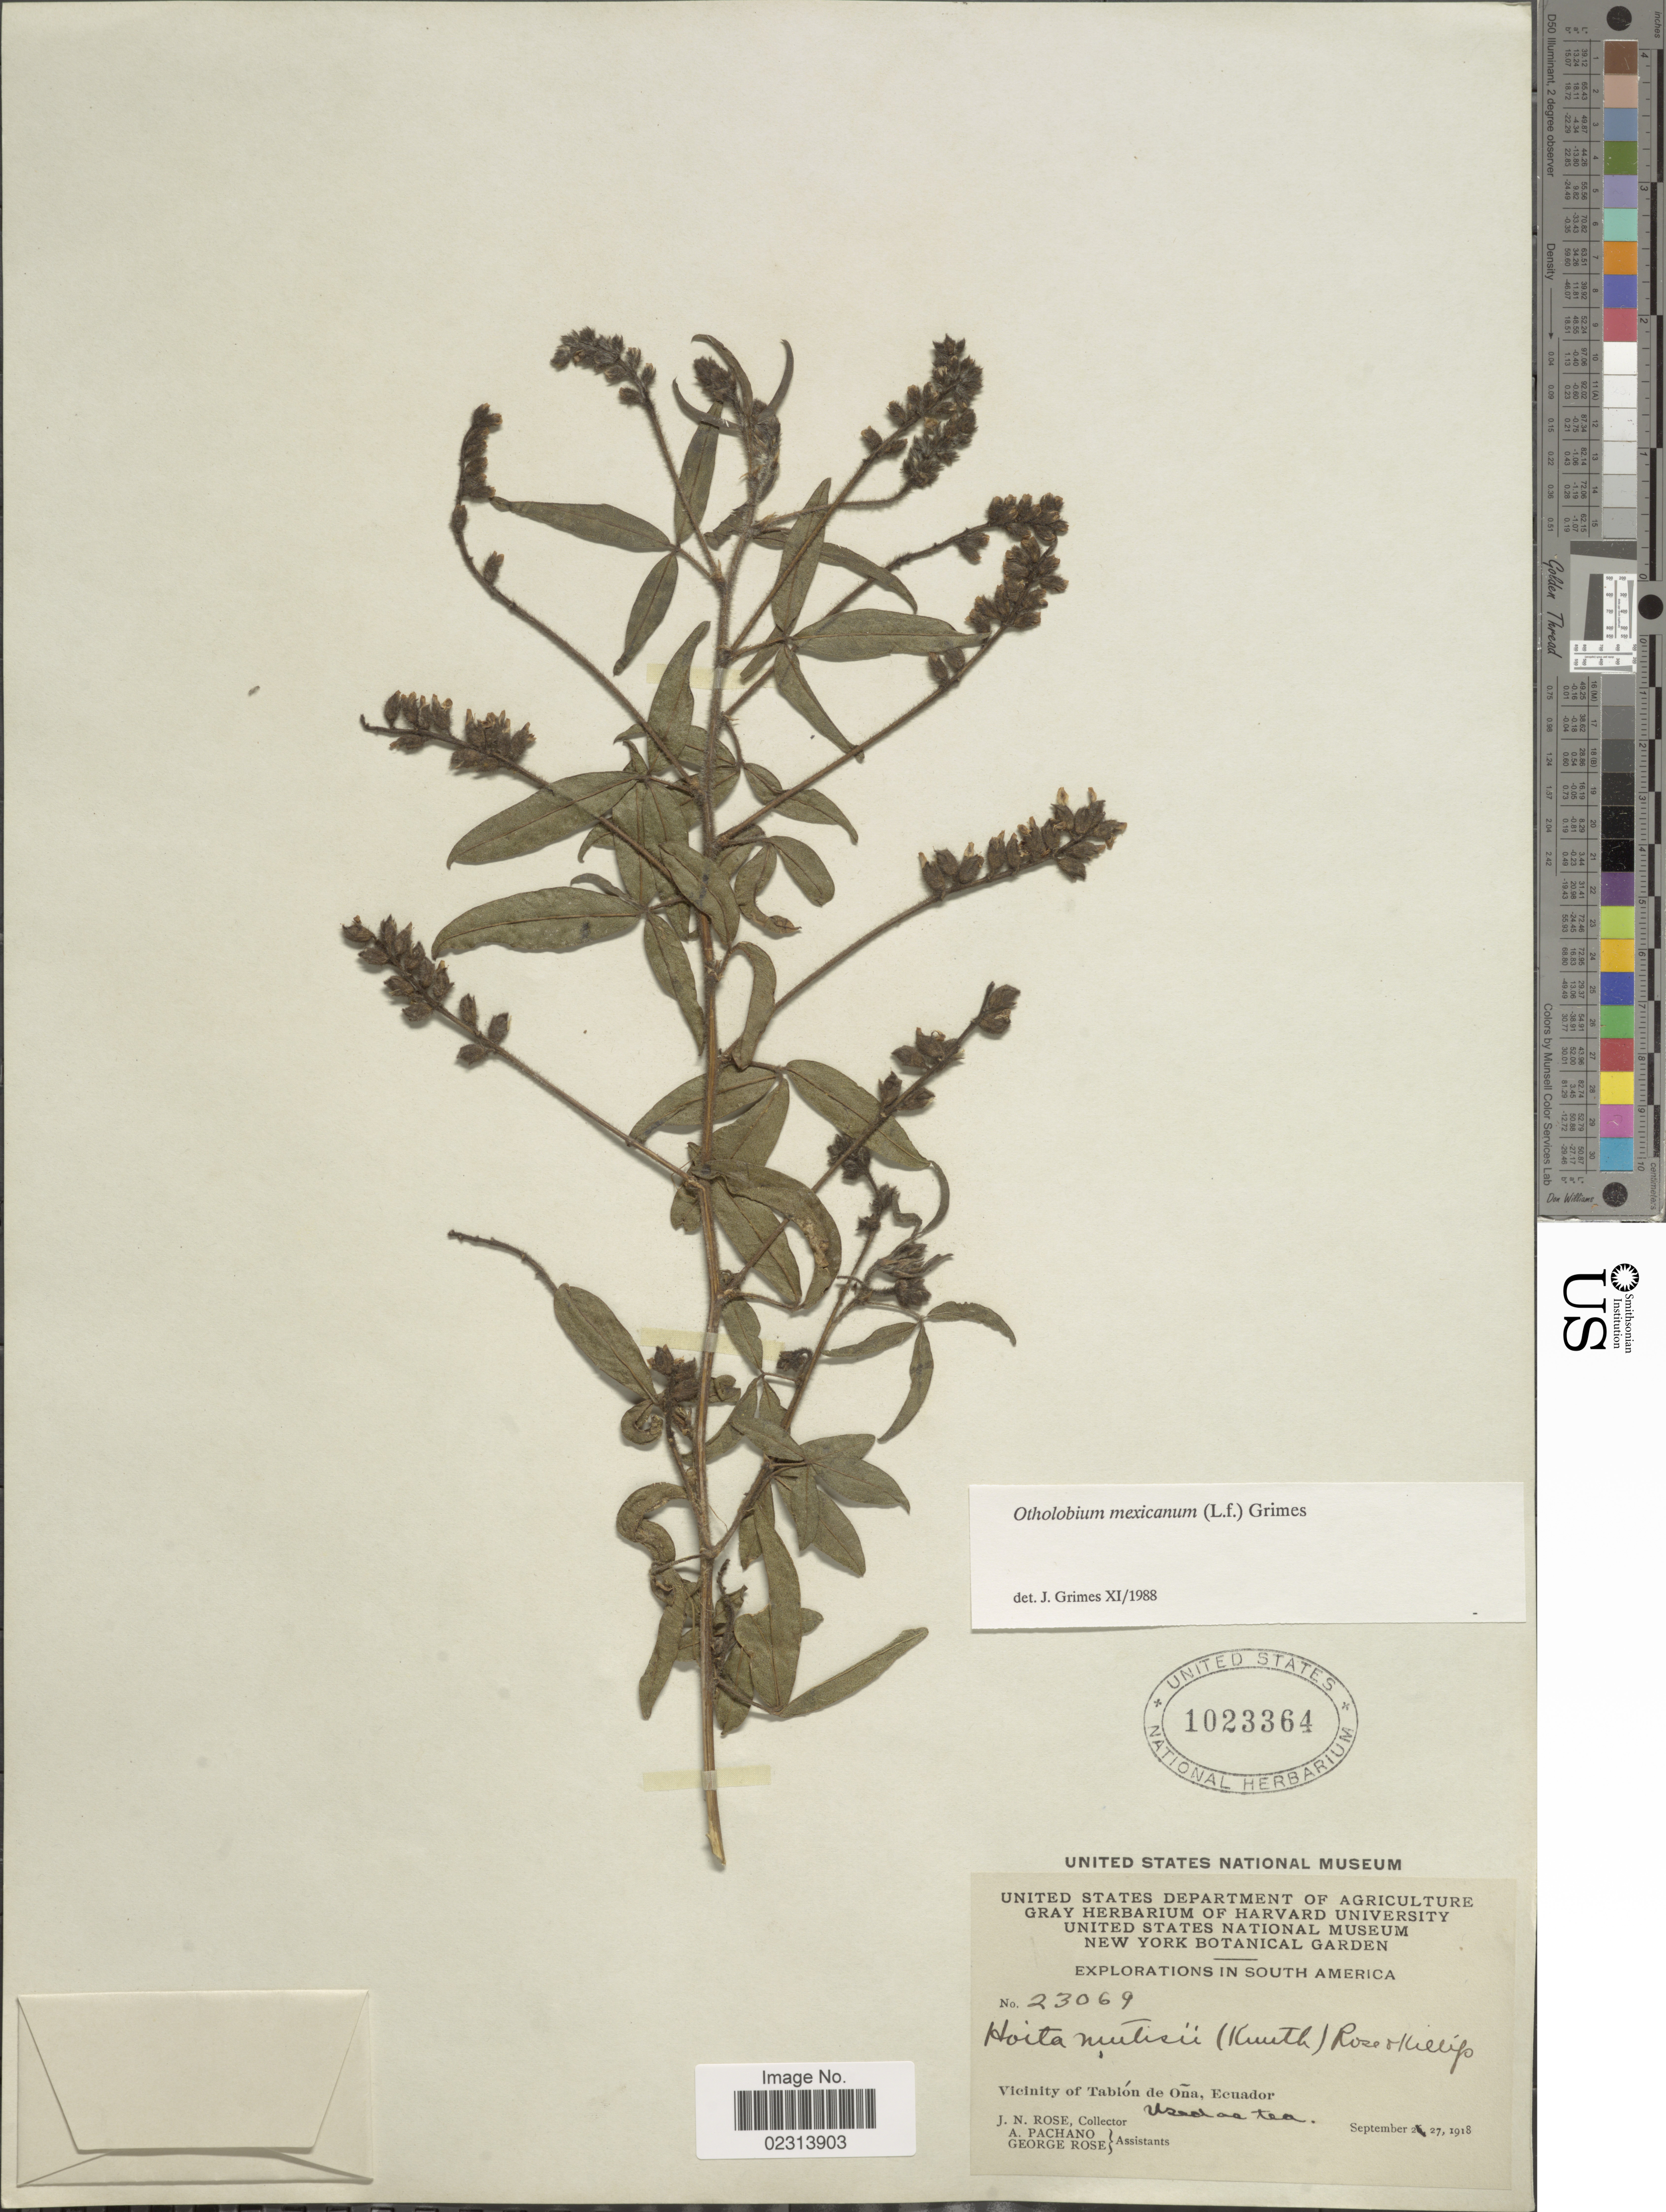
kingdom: Plantae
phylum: Tracheophyta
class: Magnoliopsida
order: Fabales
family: Fabaceae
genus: Otholobium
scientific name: Otholobium mexicanum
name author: (L. f.) J.W. Grimes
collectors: J. N. Rose, A. Pachano & G. Rose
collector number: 23069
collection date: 1918-09-27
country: Ecuador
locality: Vicinity of Tablon de Ona, Ecuador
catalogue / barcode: US 1023364